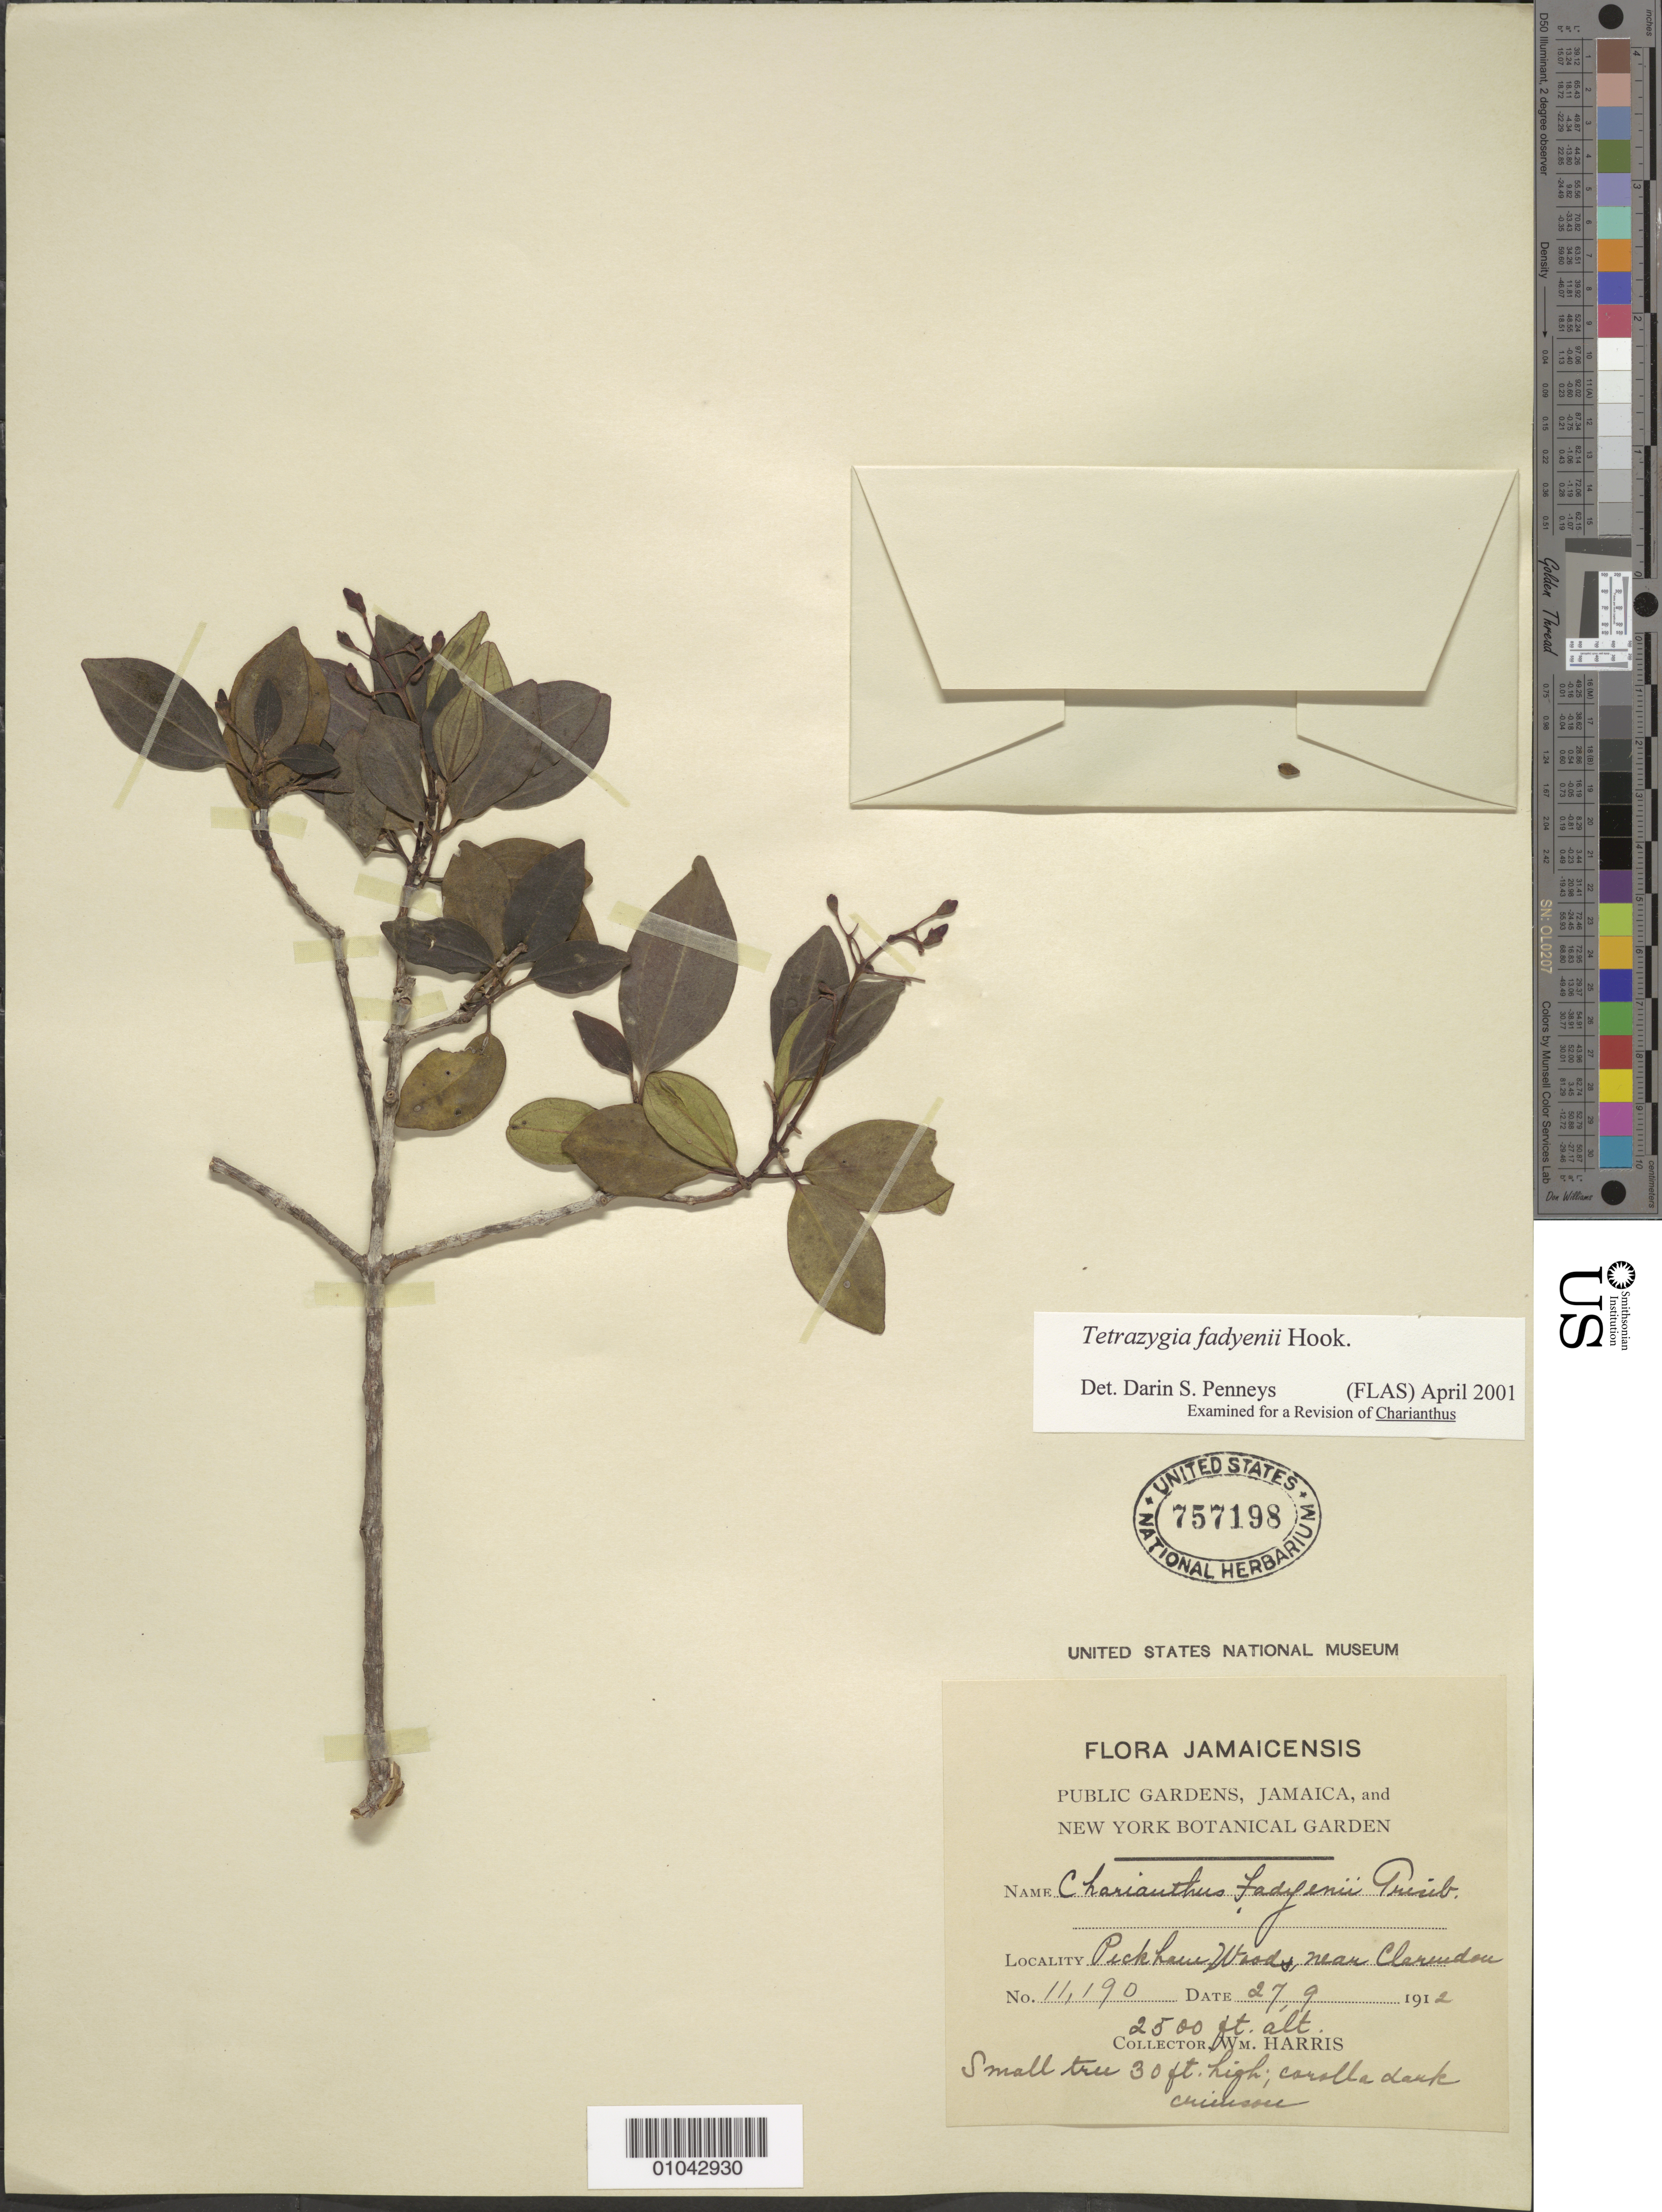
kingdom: Plantae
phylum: Tracheophyta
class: Magnoliopsida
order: Myrtales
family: Melastomataceae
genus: Tetrazygia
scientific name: Tetrazygia fadyenii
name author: Hook.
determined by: Penneys, D. S.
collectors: W. Harris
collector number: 11190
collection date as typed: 27 Sep 1912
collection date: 1912-09-27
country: Jamaica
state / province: Clarendon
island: Jamaica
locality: Peckham Woods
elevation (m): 762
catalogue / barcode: US 757198